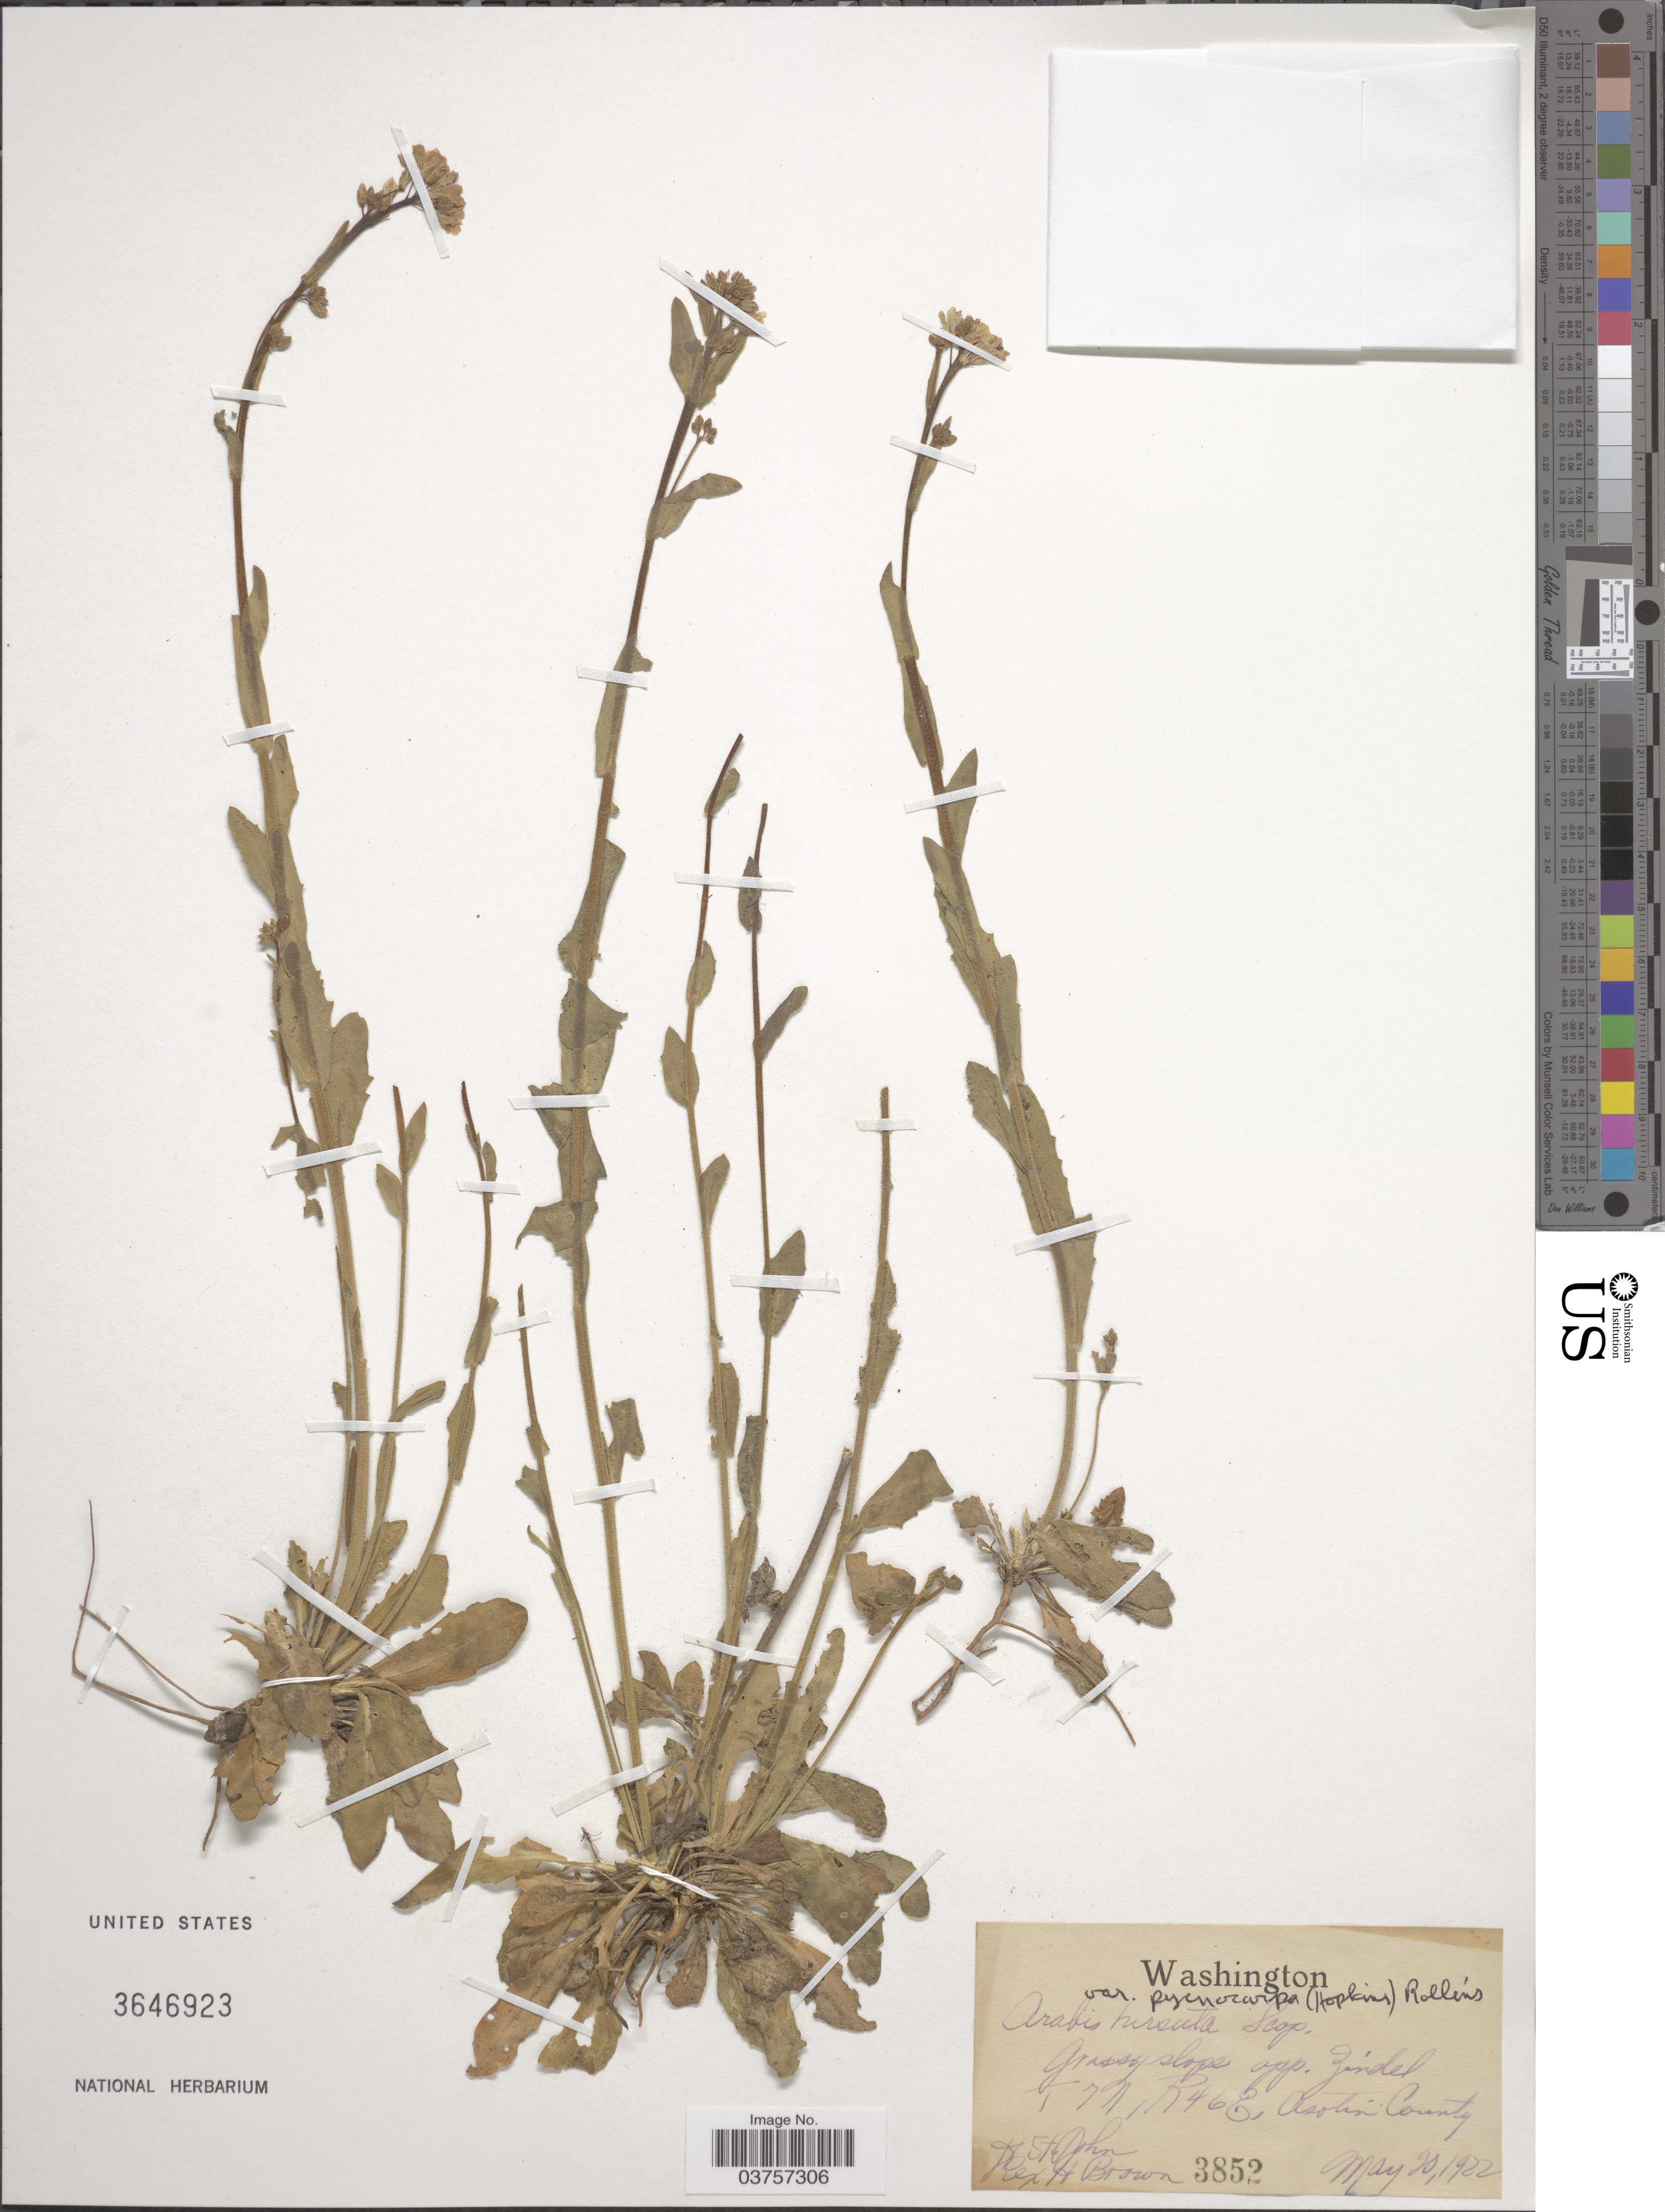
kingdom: Plantae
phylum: Tracheophyta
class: Magnoliopsida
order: Brassicales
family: Brassicaceae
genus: Arabis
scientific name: Arabis hirsuta var. pycnocarpa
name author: M. Hopkins & Rollins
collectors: H. St. John & R. Brown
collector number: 3852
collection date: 1922-05-20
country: United States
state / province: Washington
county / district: Asotin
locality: Grassy slope opp. Zindell; T 7 N, R 46 E,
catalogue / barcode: US 3646923